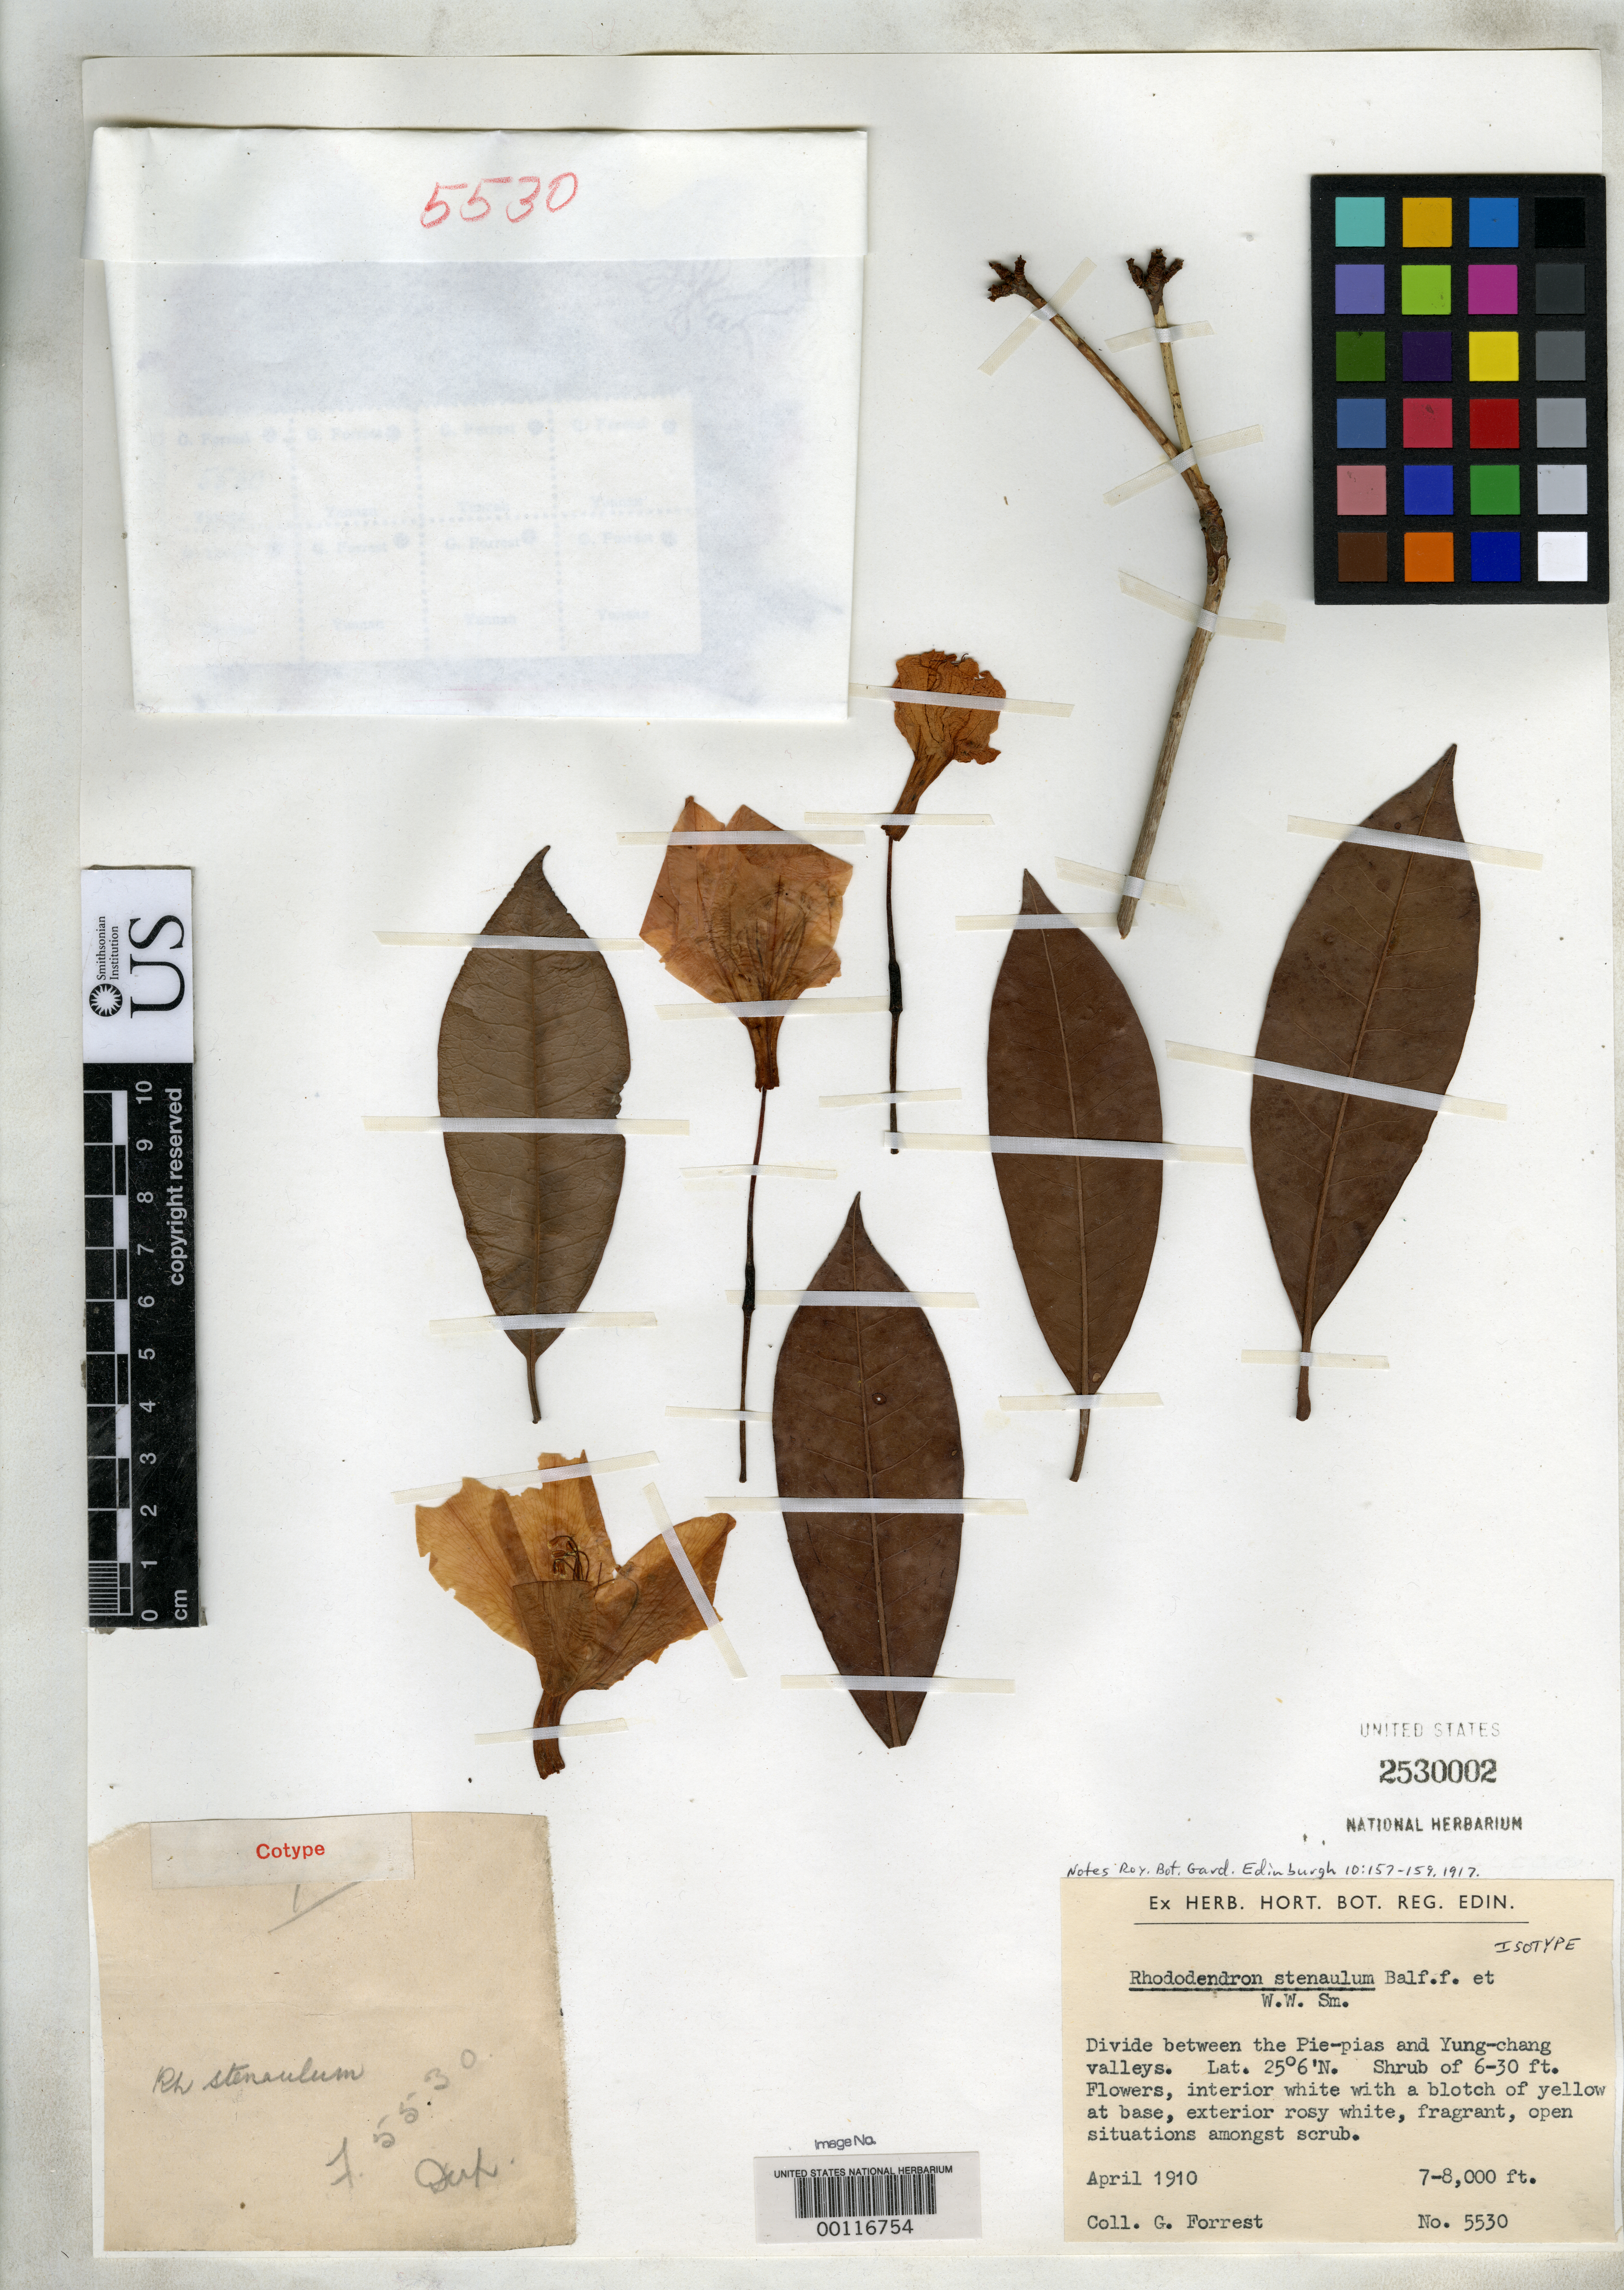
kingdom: Plantae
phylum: Tracheophyta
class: Magnoliopsida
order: Ericales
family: Ericaceae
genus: Rhododendron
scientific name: Rhododendron stenaulum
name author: Balf. f. & W.W. Sm.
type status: Isotype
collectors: G. Forrest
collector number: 5530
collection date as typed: Apr 1910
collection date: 1910-04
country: China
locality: Between Pu-piao & Yung-Chang Valleys; alt. 7-8,000 ft.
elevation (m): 2134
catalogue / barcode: US 2530002